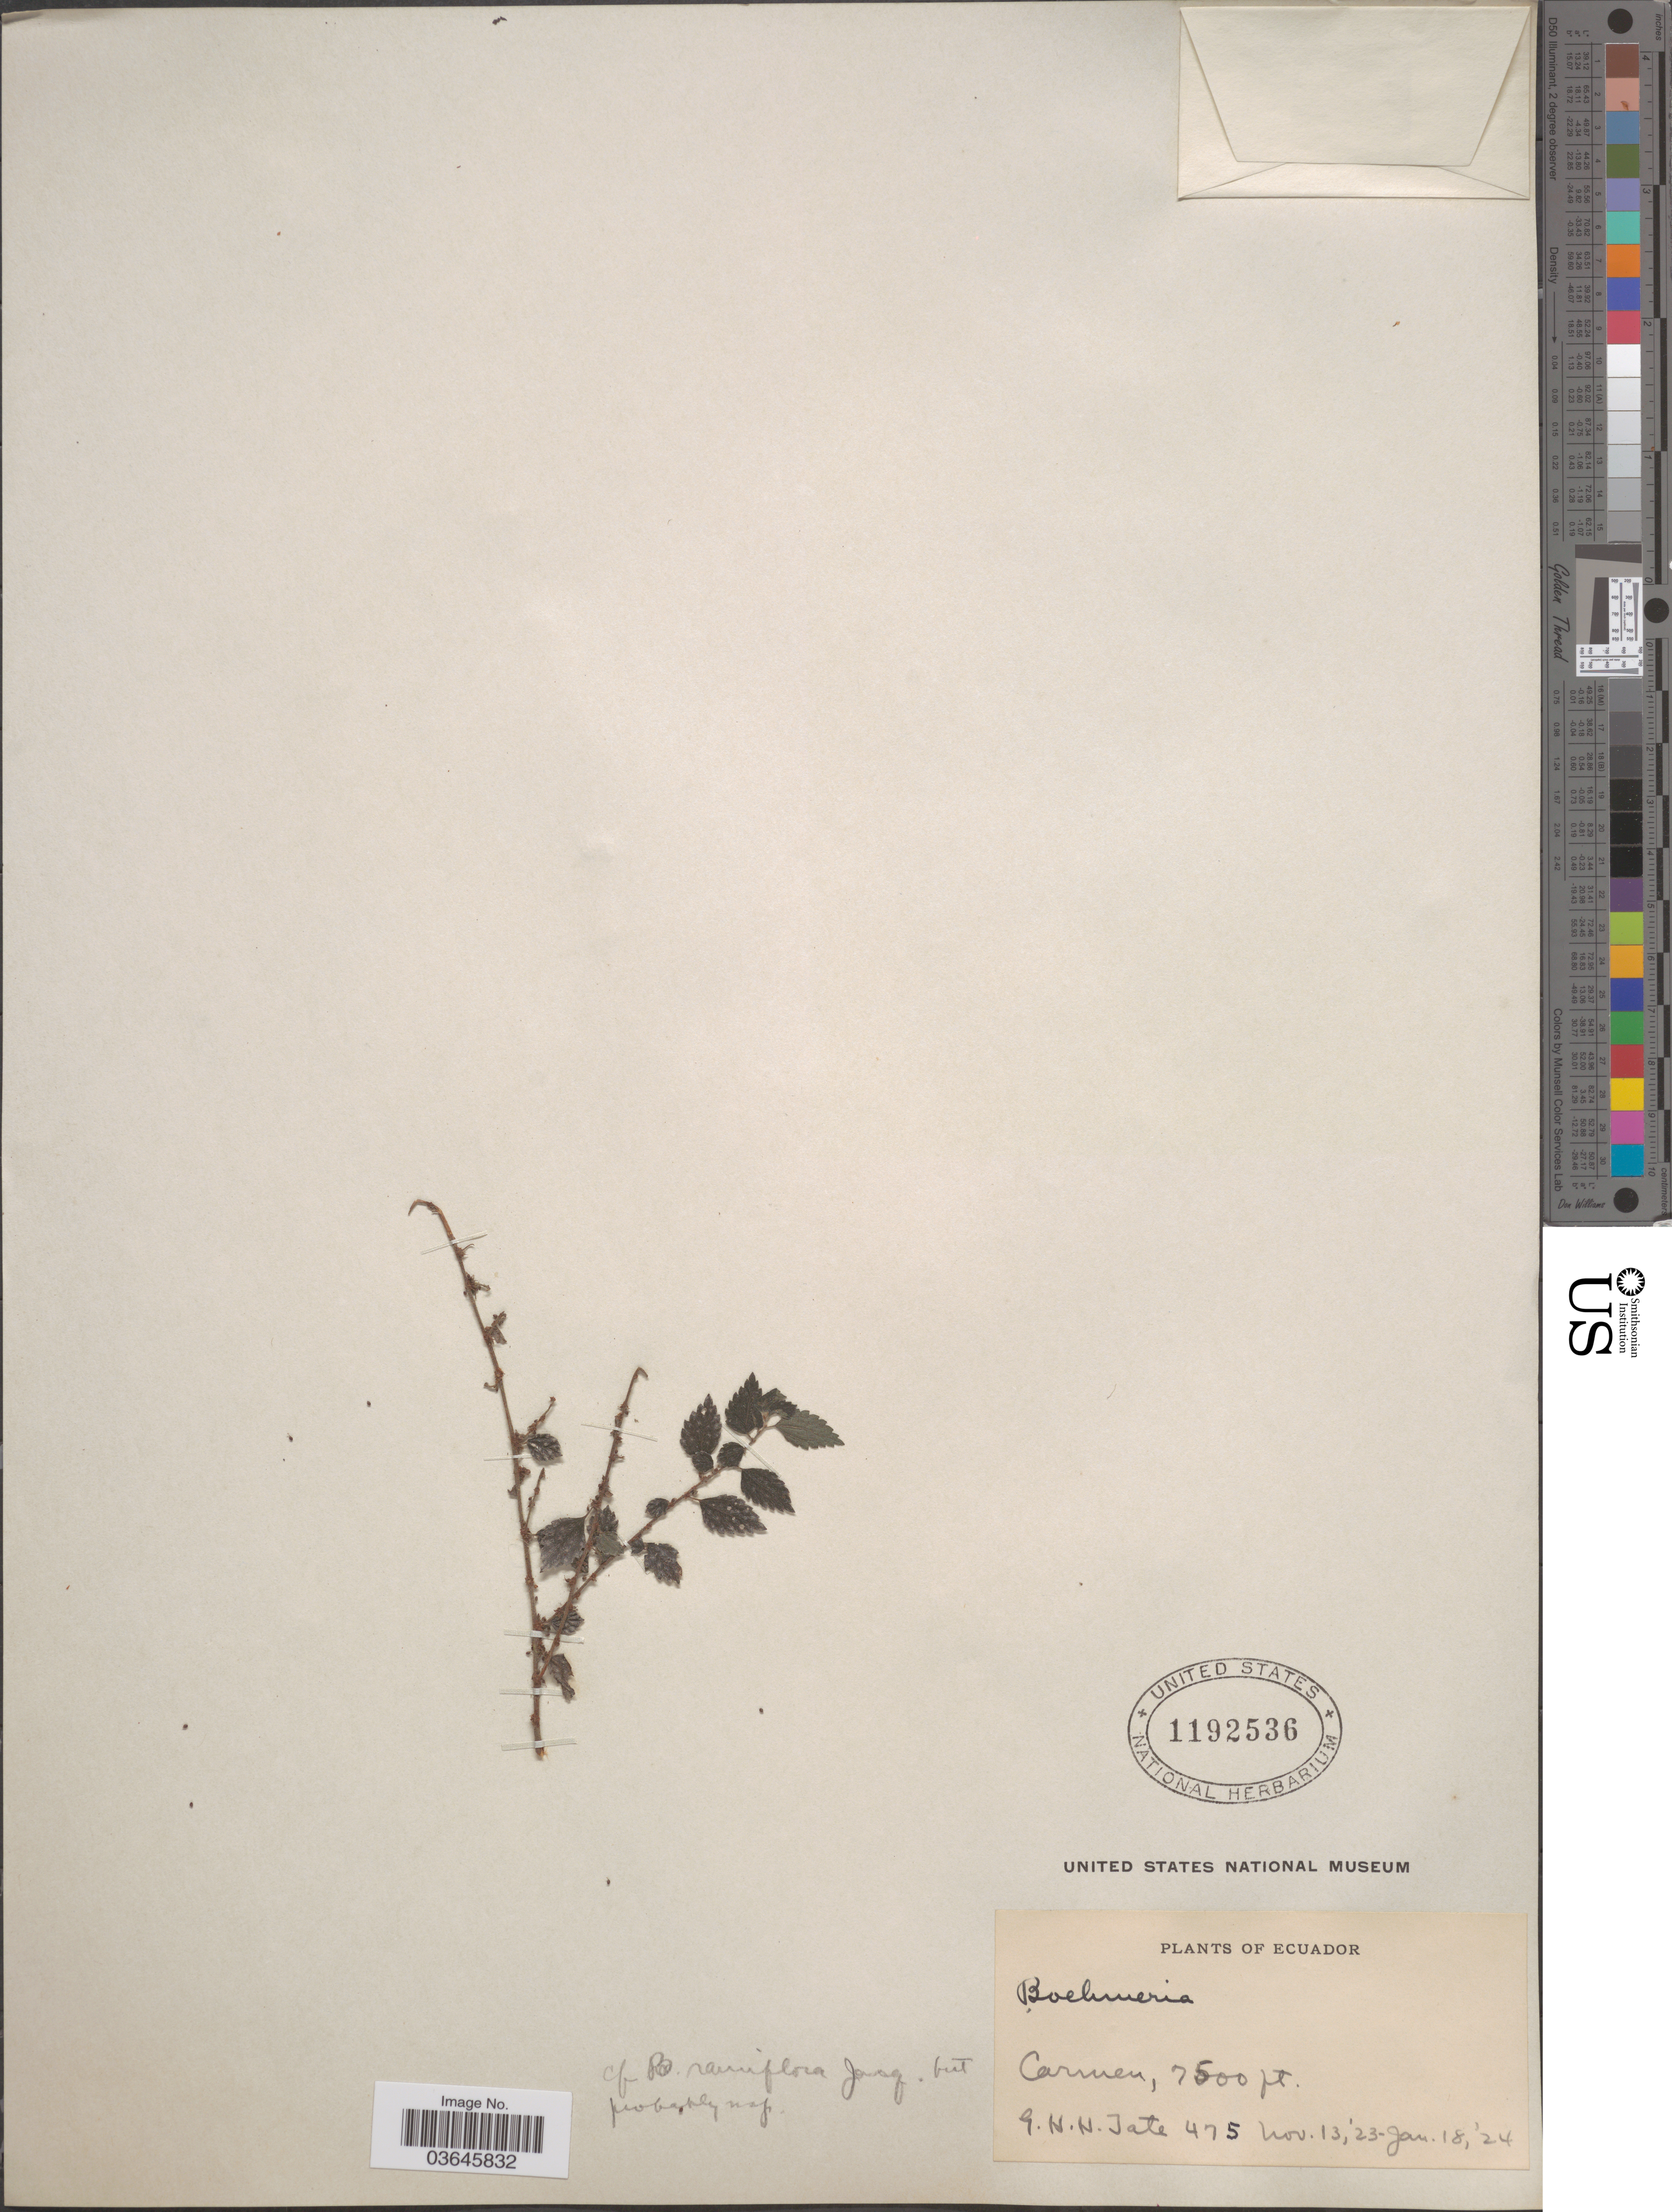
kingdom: Plantae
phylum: Tracheophyta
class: Magnoliopsida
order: Rosales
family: Urticaceae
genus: Phenax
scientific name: Phenax parvifolius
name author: Krause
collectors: G. H. H.Tate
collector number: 475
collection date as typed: Transcribed d/m/y: 13/11/23 to 18/1/24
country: Ecuador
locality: Carmen.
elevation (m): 2286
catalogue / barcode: US 1192536